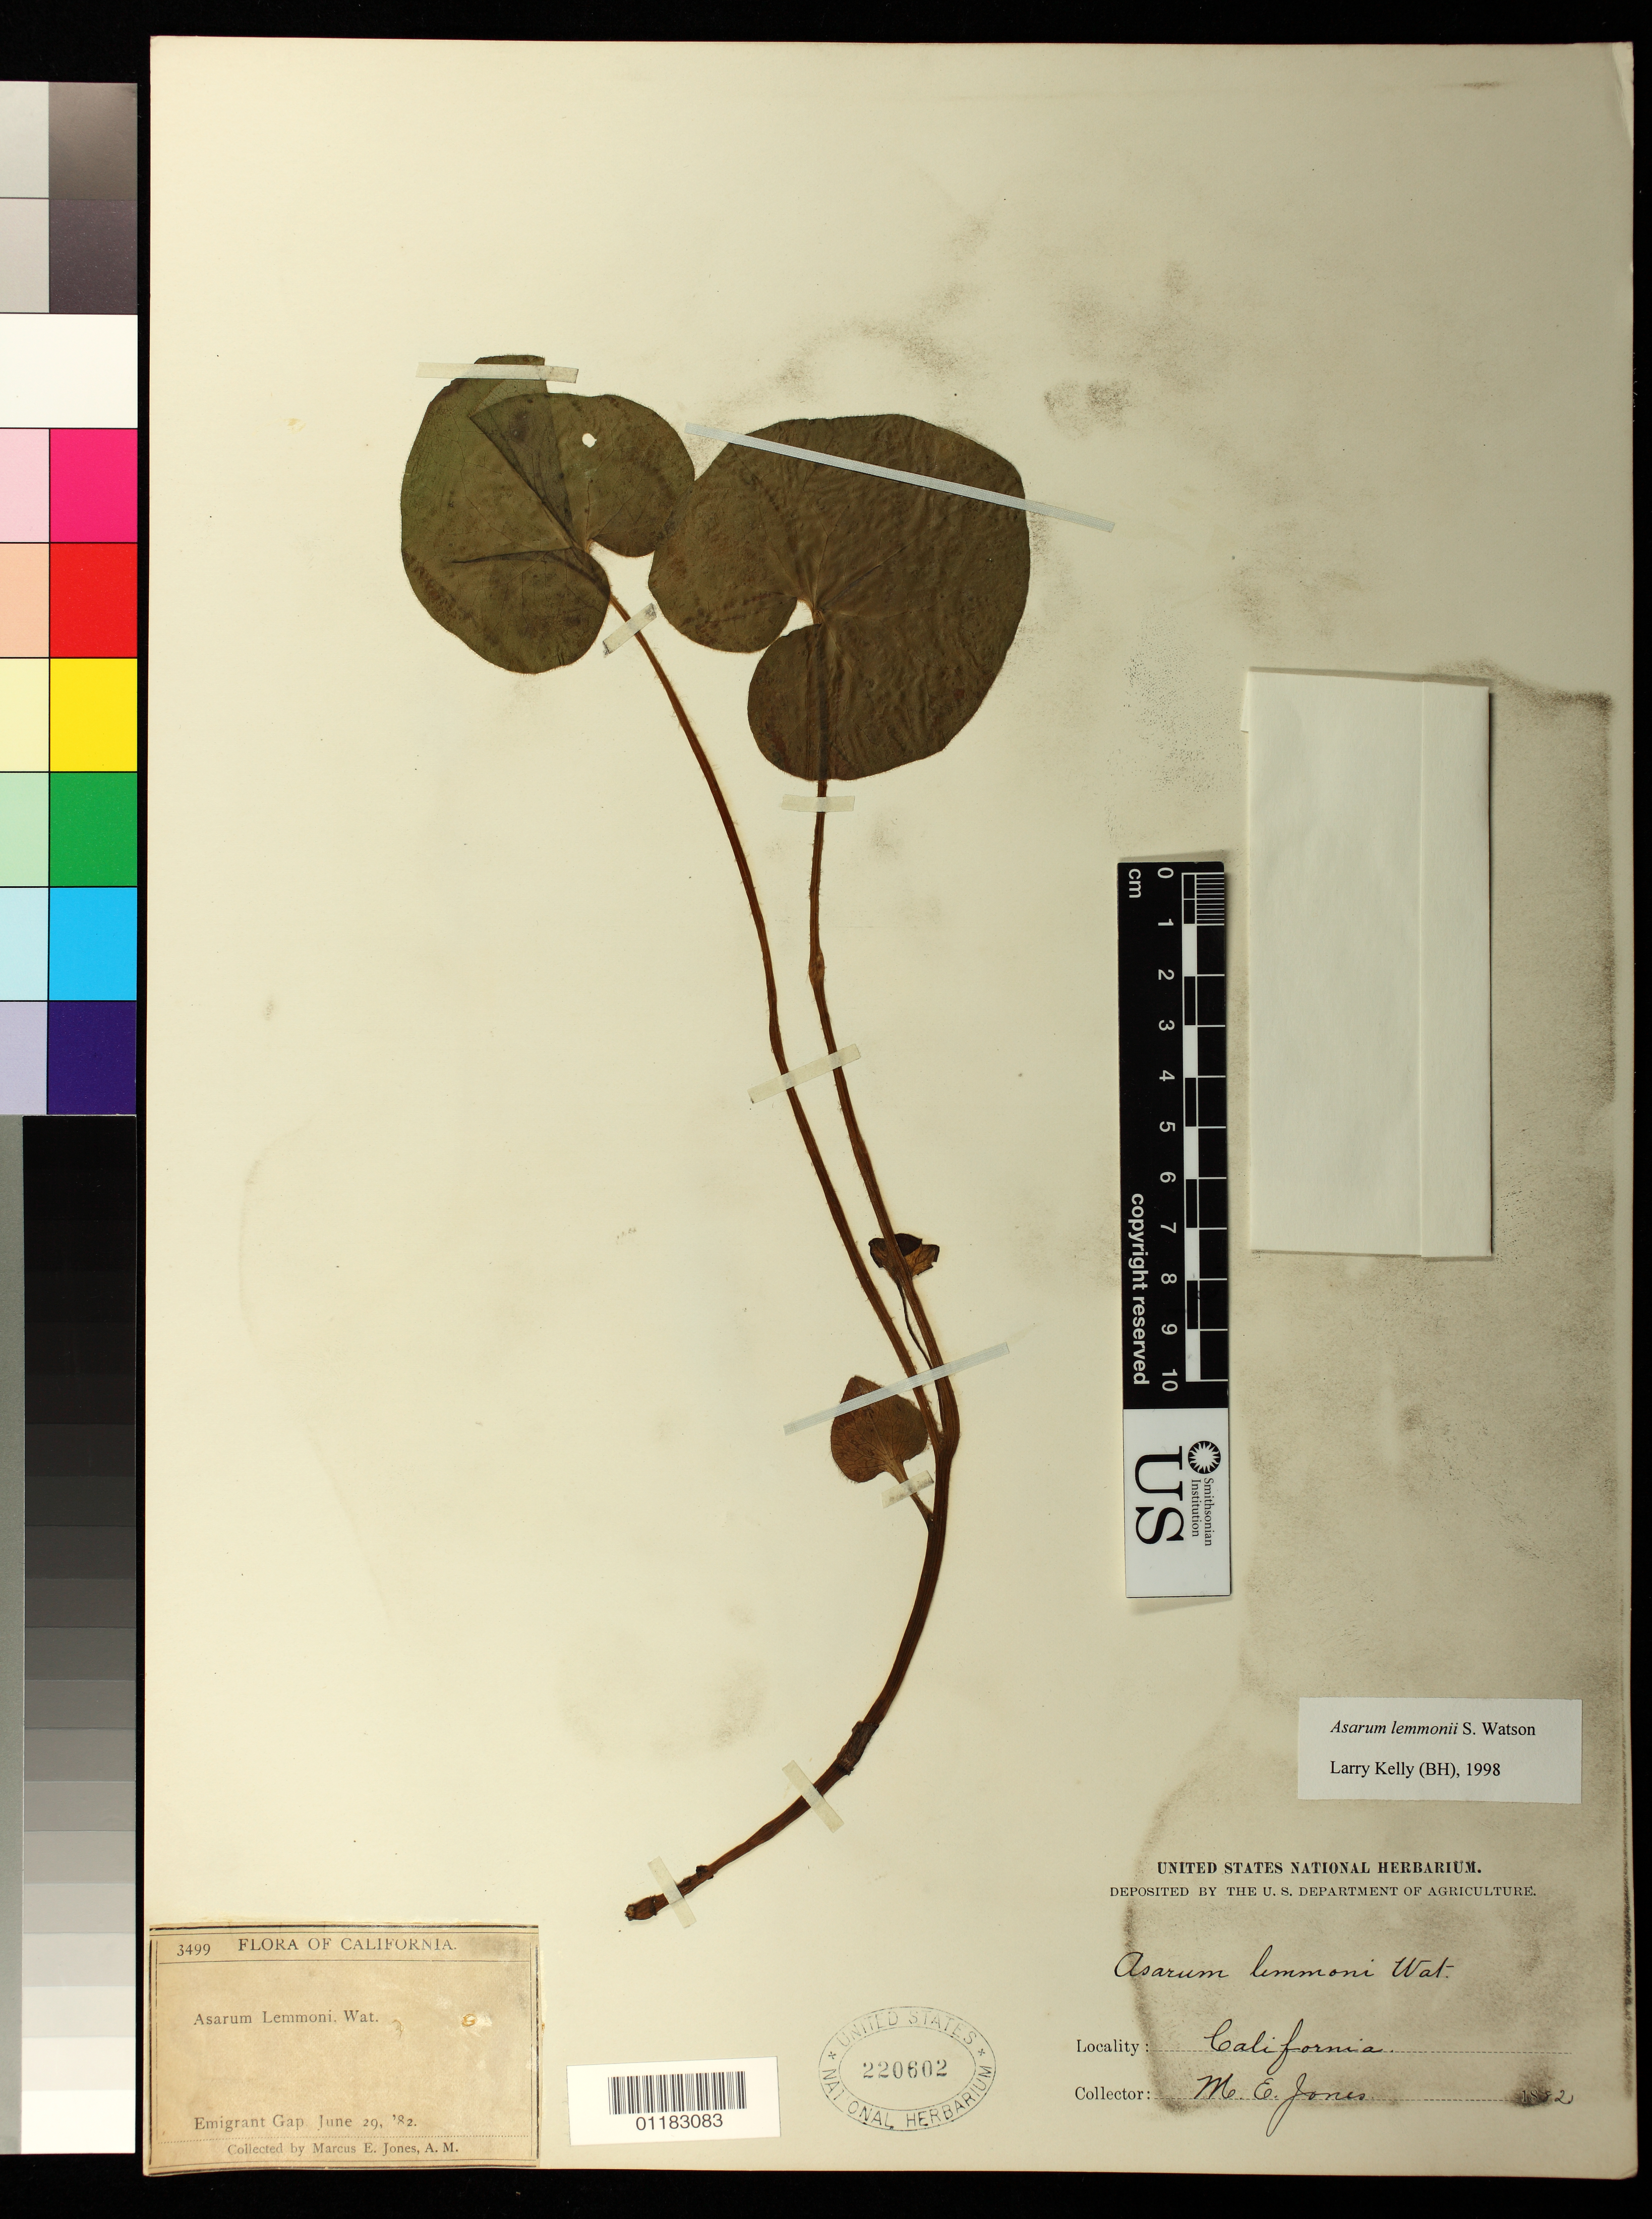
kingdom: Plantae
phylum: Tracheophyta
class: Magnoliopsida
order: Piperales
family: Aristolochiaceae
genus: Asarum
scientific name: Asarum lemmonii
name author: S. Watson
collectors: M. E. Jones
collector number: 3499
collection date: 1882-06-29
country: United States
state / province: California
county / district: Placer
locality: Emigrant Gap, Placer County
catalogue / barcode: US 220602